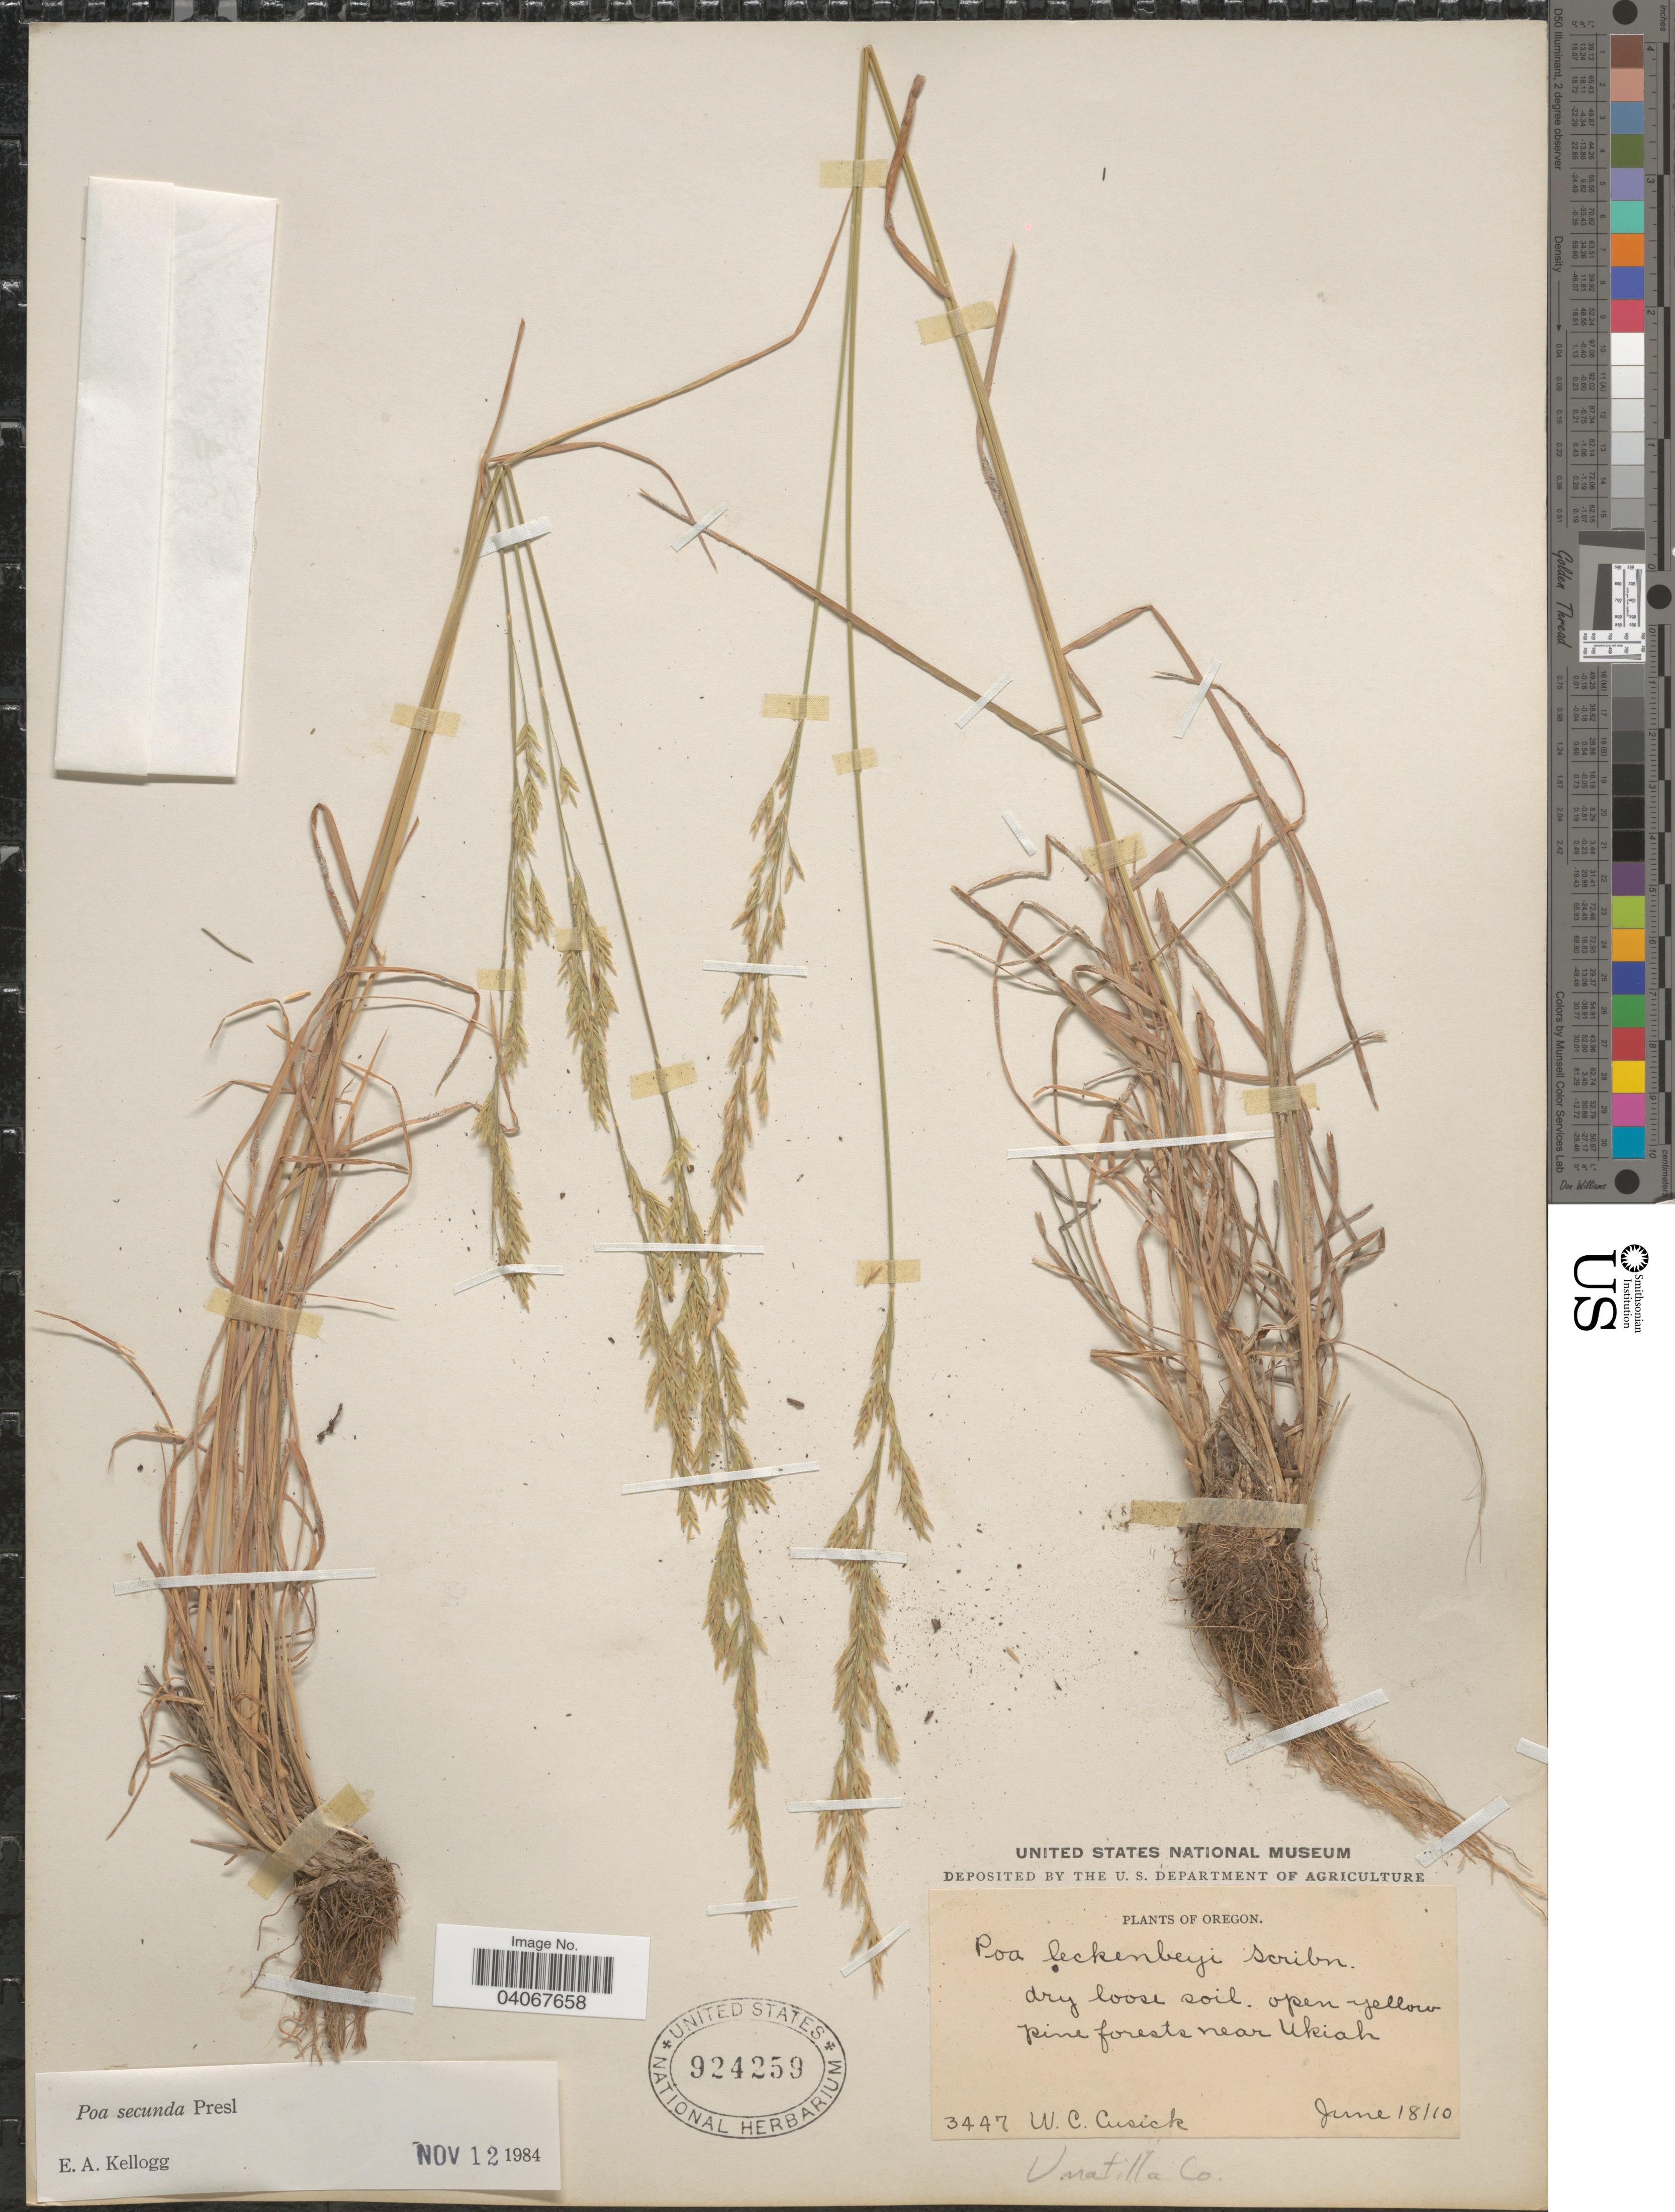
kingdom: Plantae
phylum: Tracheophyta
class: Liliopsida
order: Poales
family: Poaceae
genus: Poa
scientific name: Poa secunda subsp. secunda var. secunda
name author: J. Presl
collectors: W. C. Cusick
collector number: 3447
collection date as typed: Transcribed d/m/y: 18/6/10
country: United States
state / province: Oregon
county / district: Umatilla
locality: Open yellow pine forests near Ukiak. Umatilla Co.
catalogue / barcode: US 924259